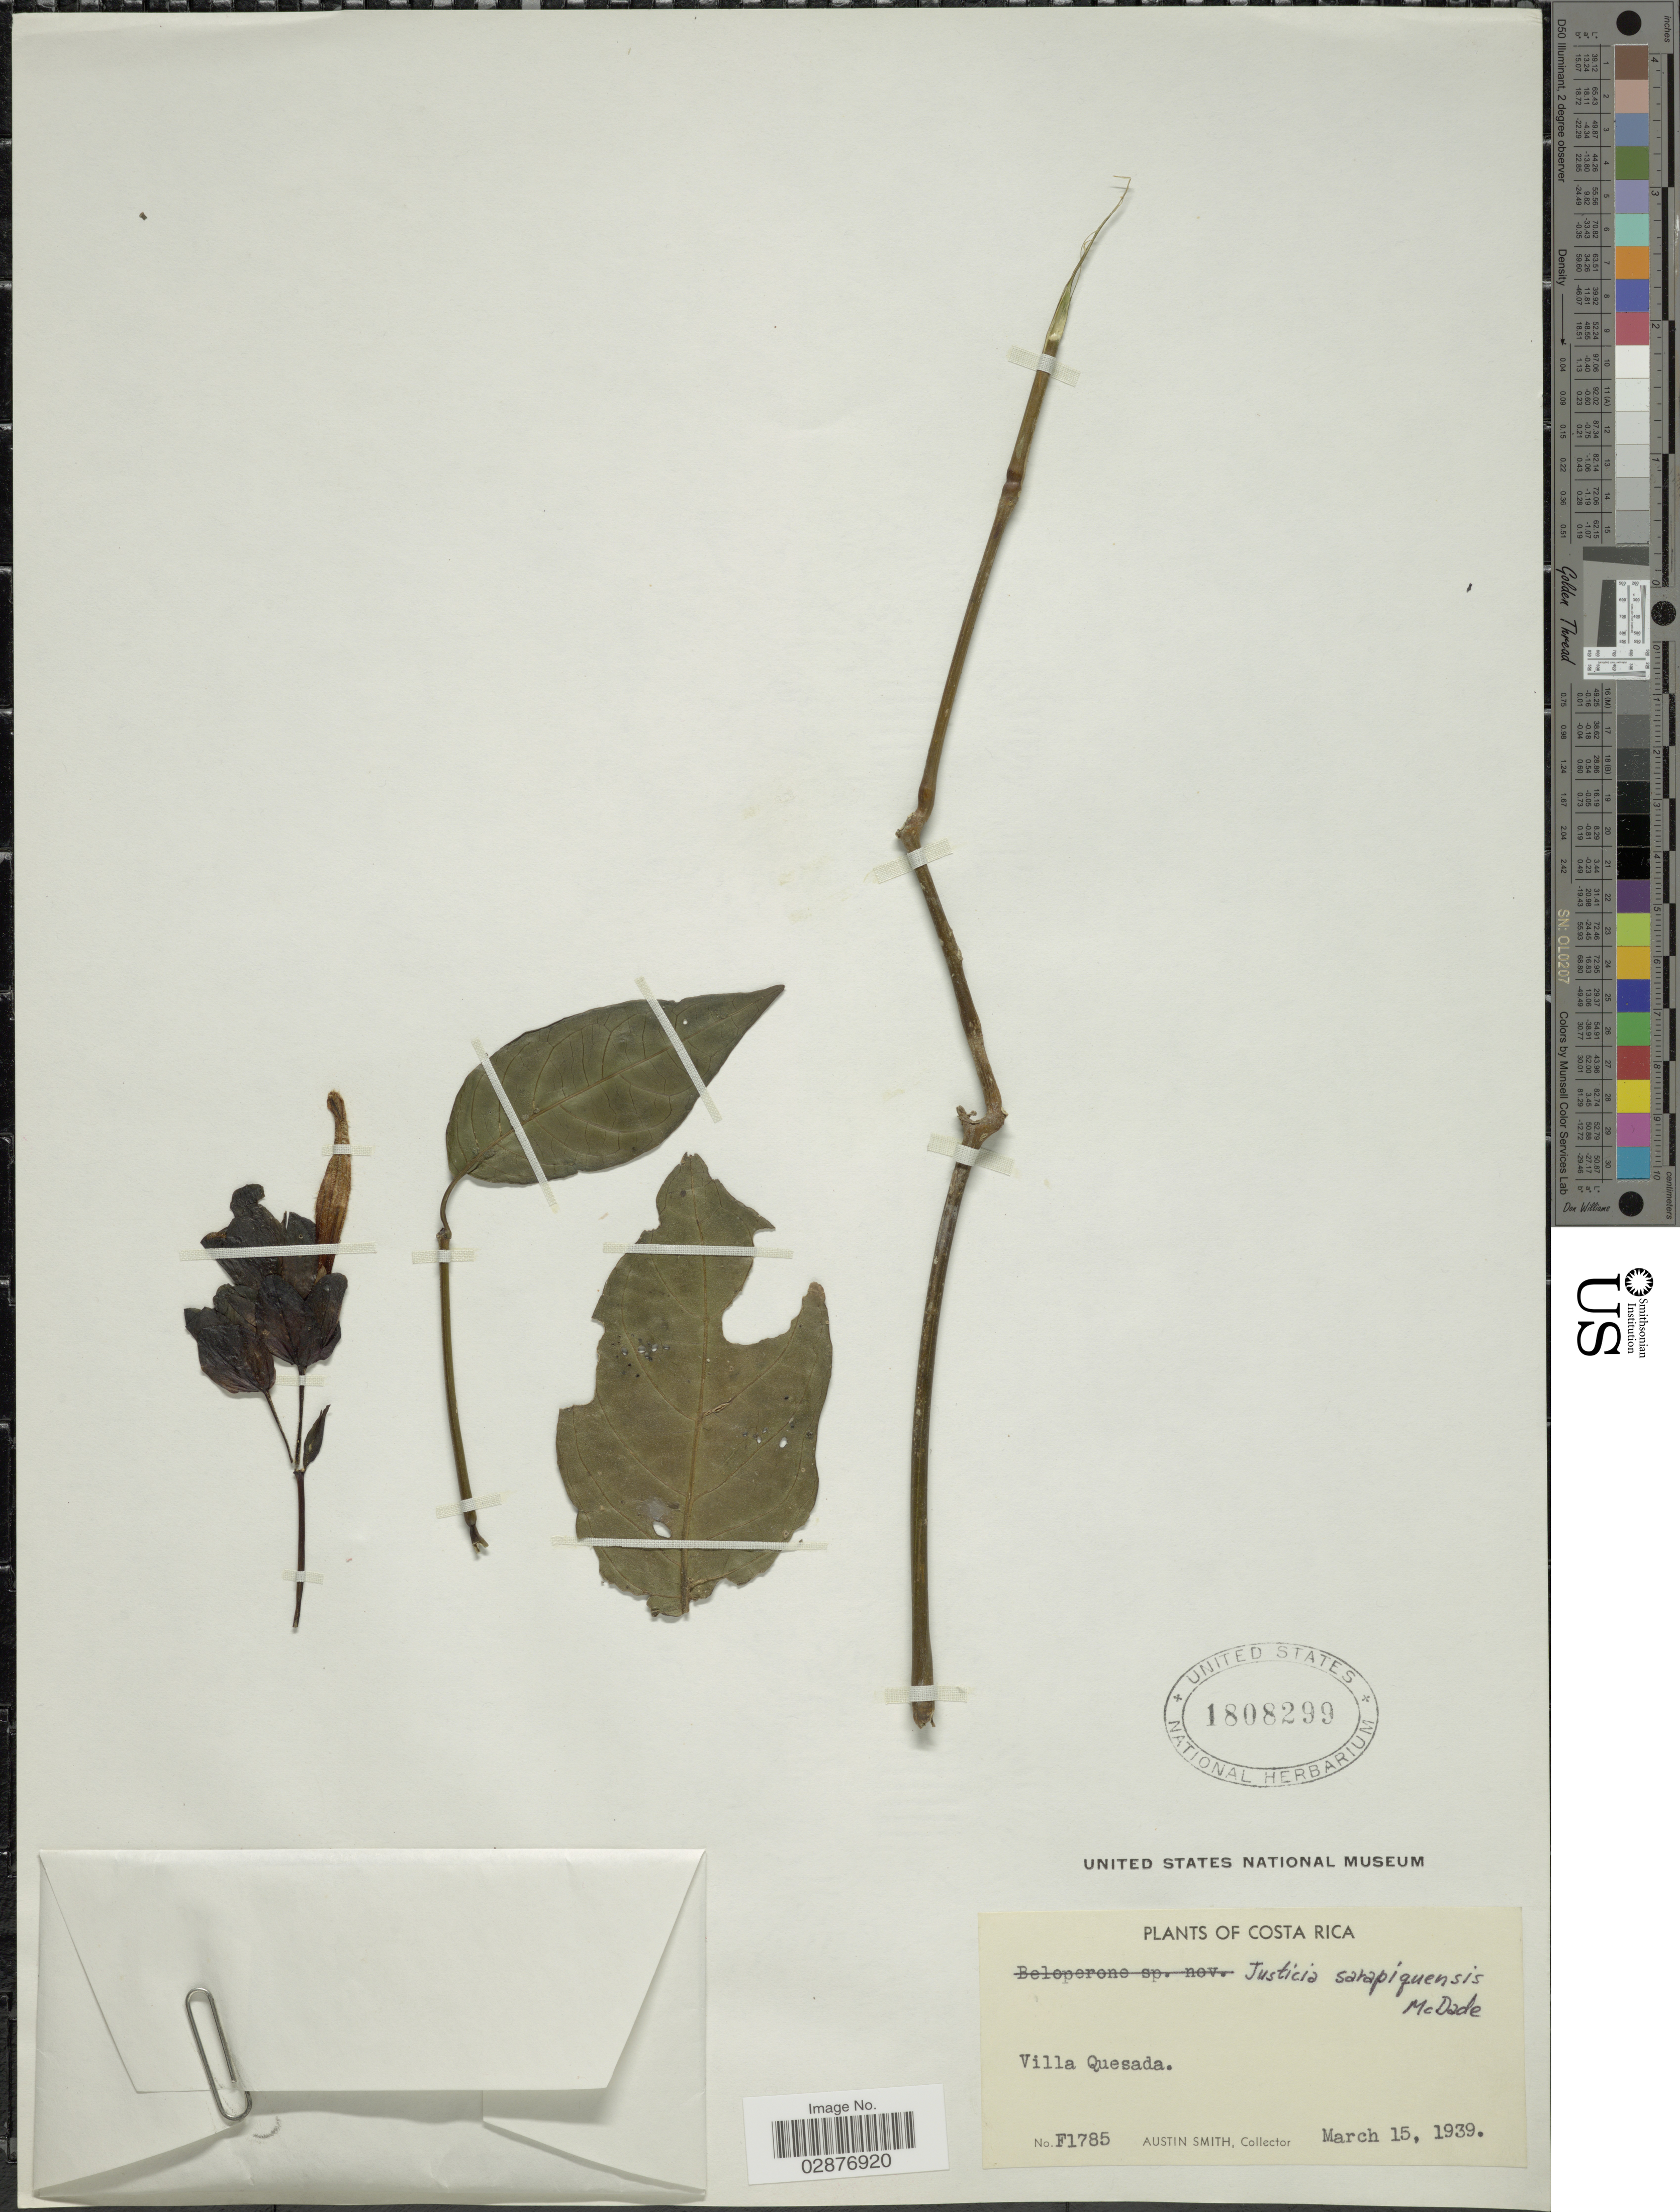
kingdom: Plantae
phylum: Tracheophyta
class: Magnoliopsida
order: Lamiales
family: Acanthaceae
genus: Justicia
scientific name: Justicia sarapiquensis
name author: McDade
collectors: Aust P. Smith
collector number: F1785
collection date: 1939-03-15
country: Costa Rica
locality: Villa Quesada.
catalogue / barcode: US 1808299